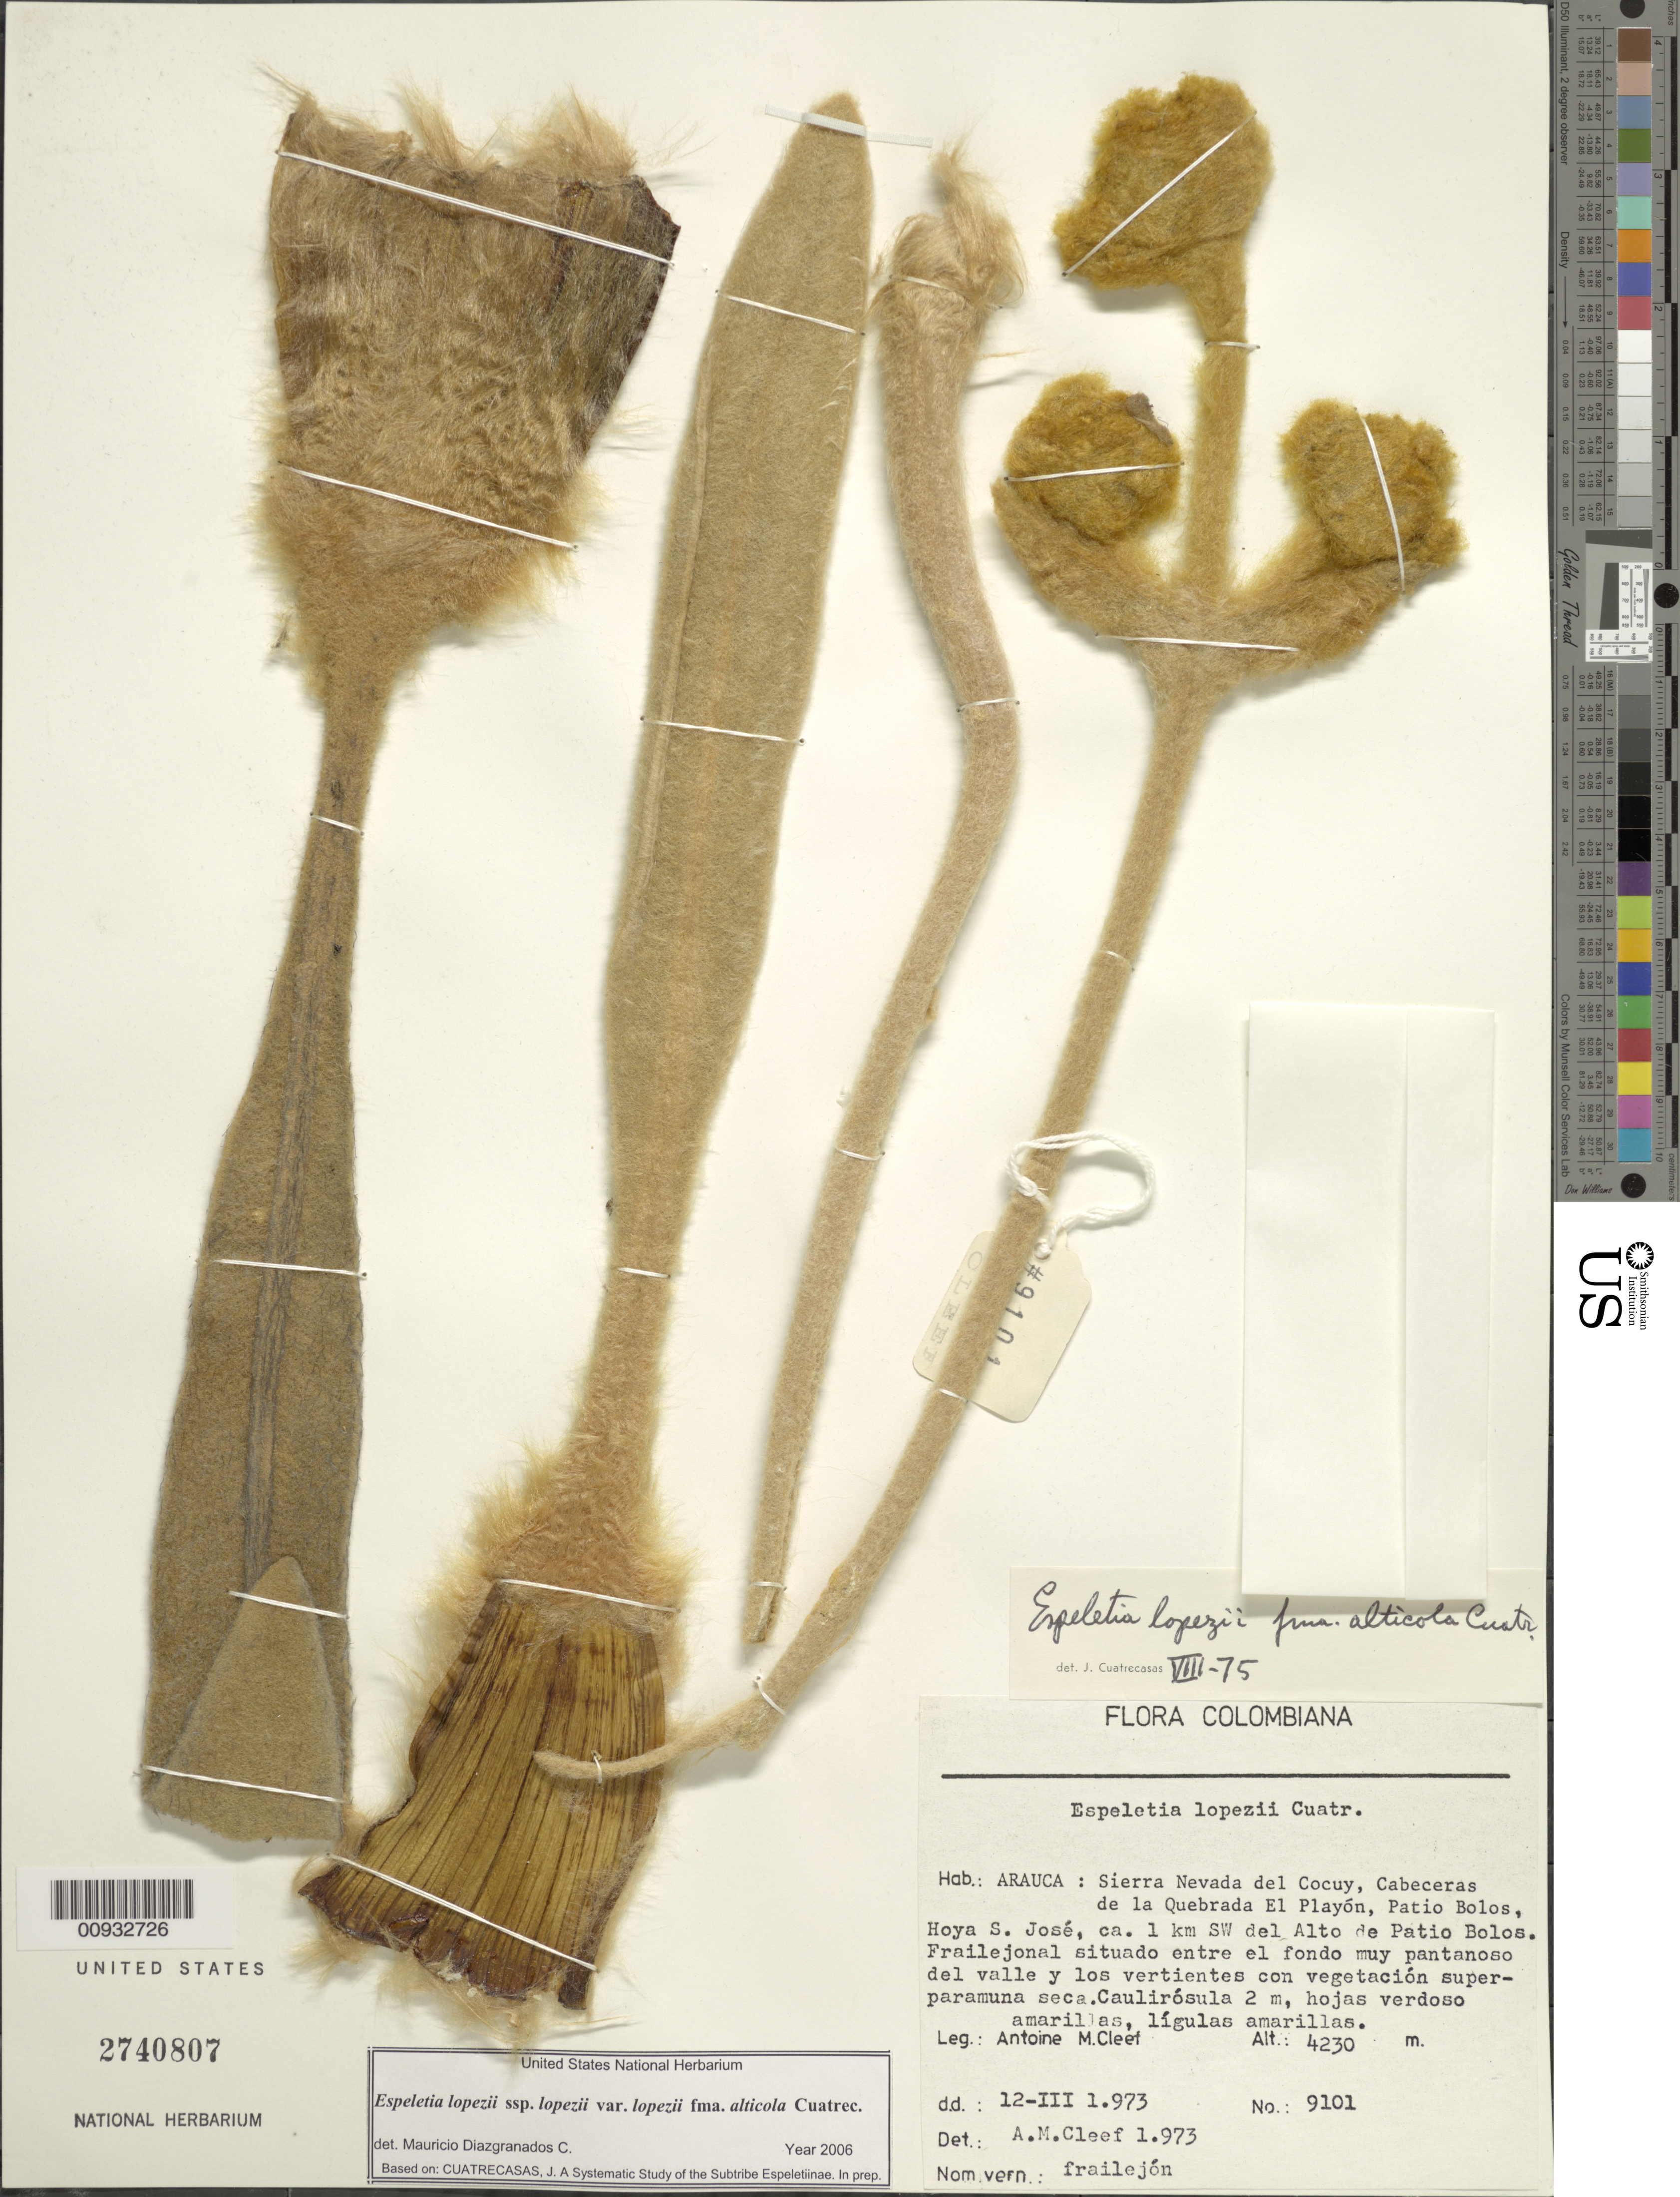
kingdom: Plantae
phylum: Tracheophyta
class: Magnoliopsida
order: Asterales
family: Asteraceae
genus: Espeletia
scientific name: Espeletia lopezii f. alticola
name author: Cuatrec.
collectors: A. M. Cleef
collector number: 9101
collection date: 1973-03-12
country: Colombia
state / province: Arauca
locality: Sierra Nevada del Cocuy, Cabeceras de la Quebrada El Playon, Patio Bolos Hoya S. Jose, ca. 1 km SW del Alto de Patio Bolos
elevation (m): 4230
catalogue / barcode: US 2740807